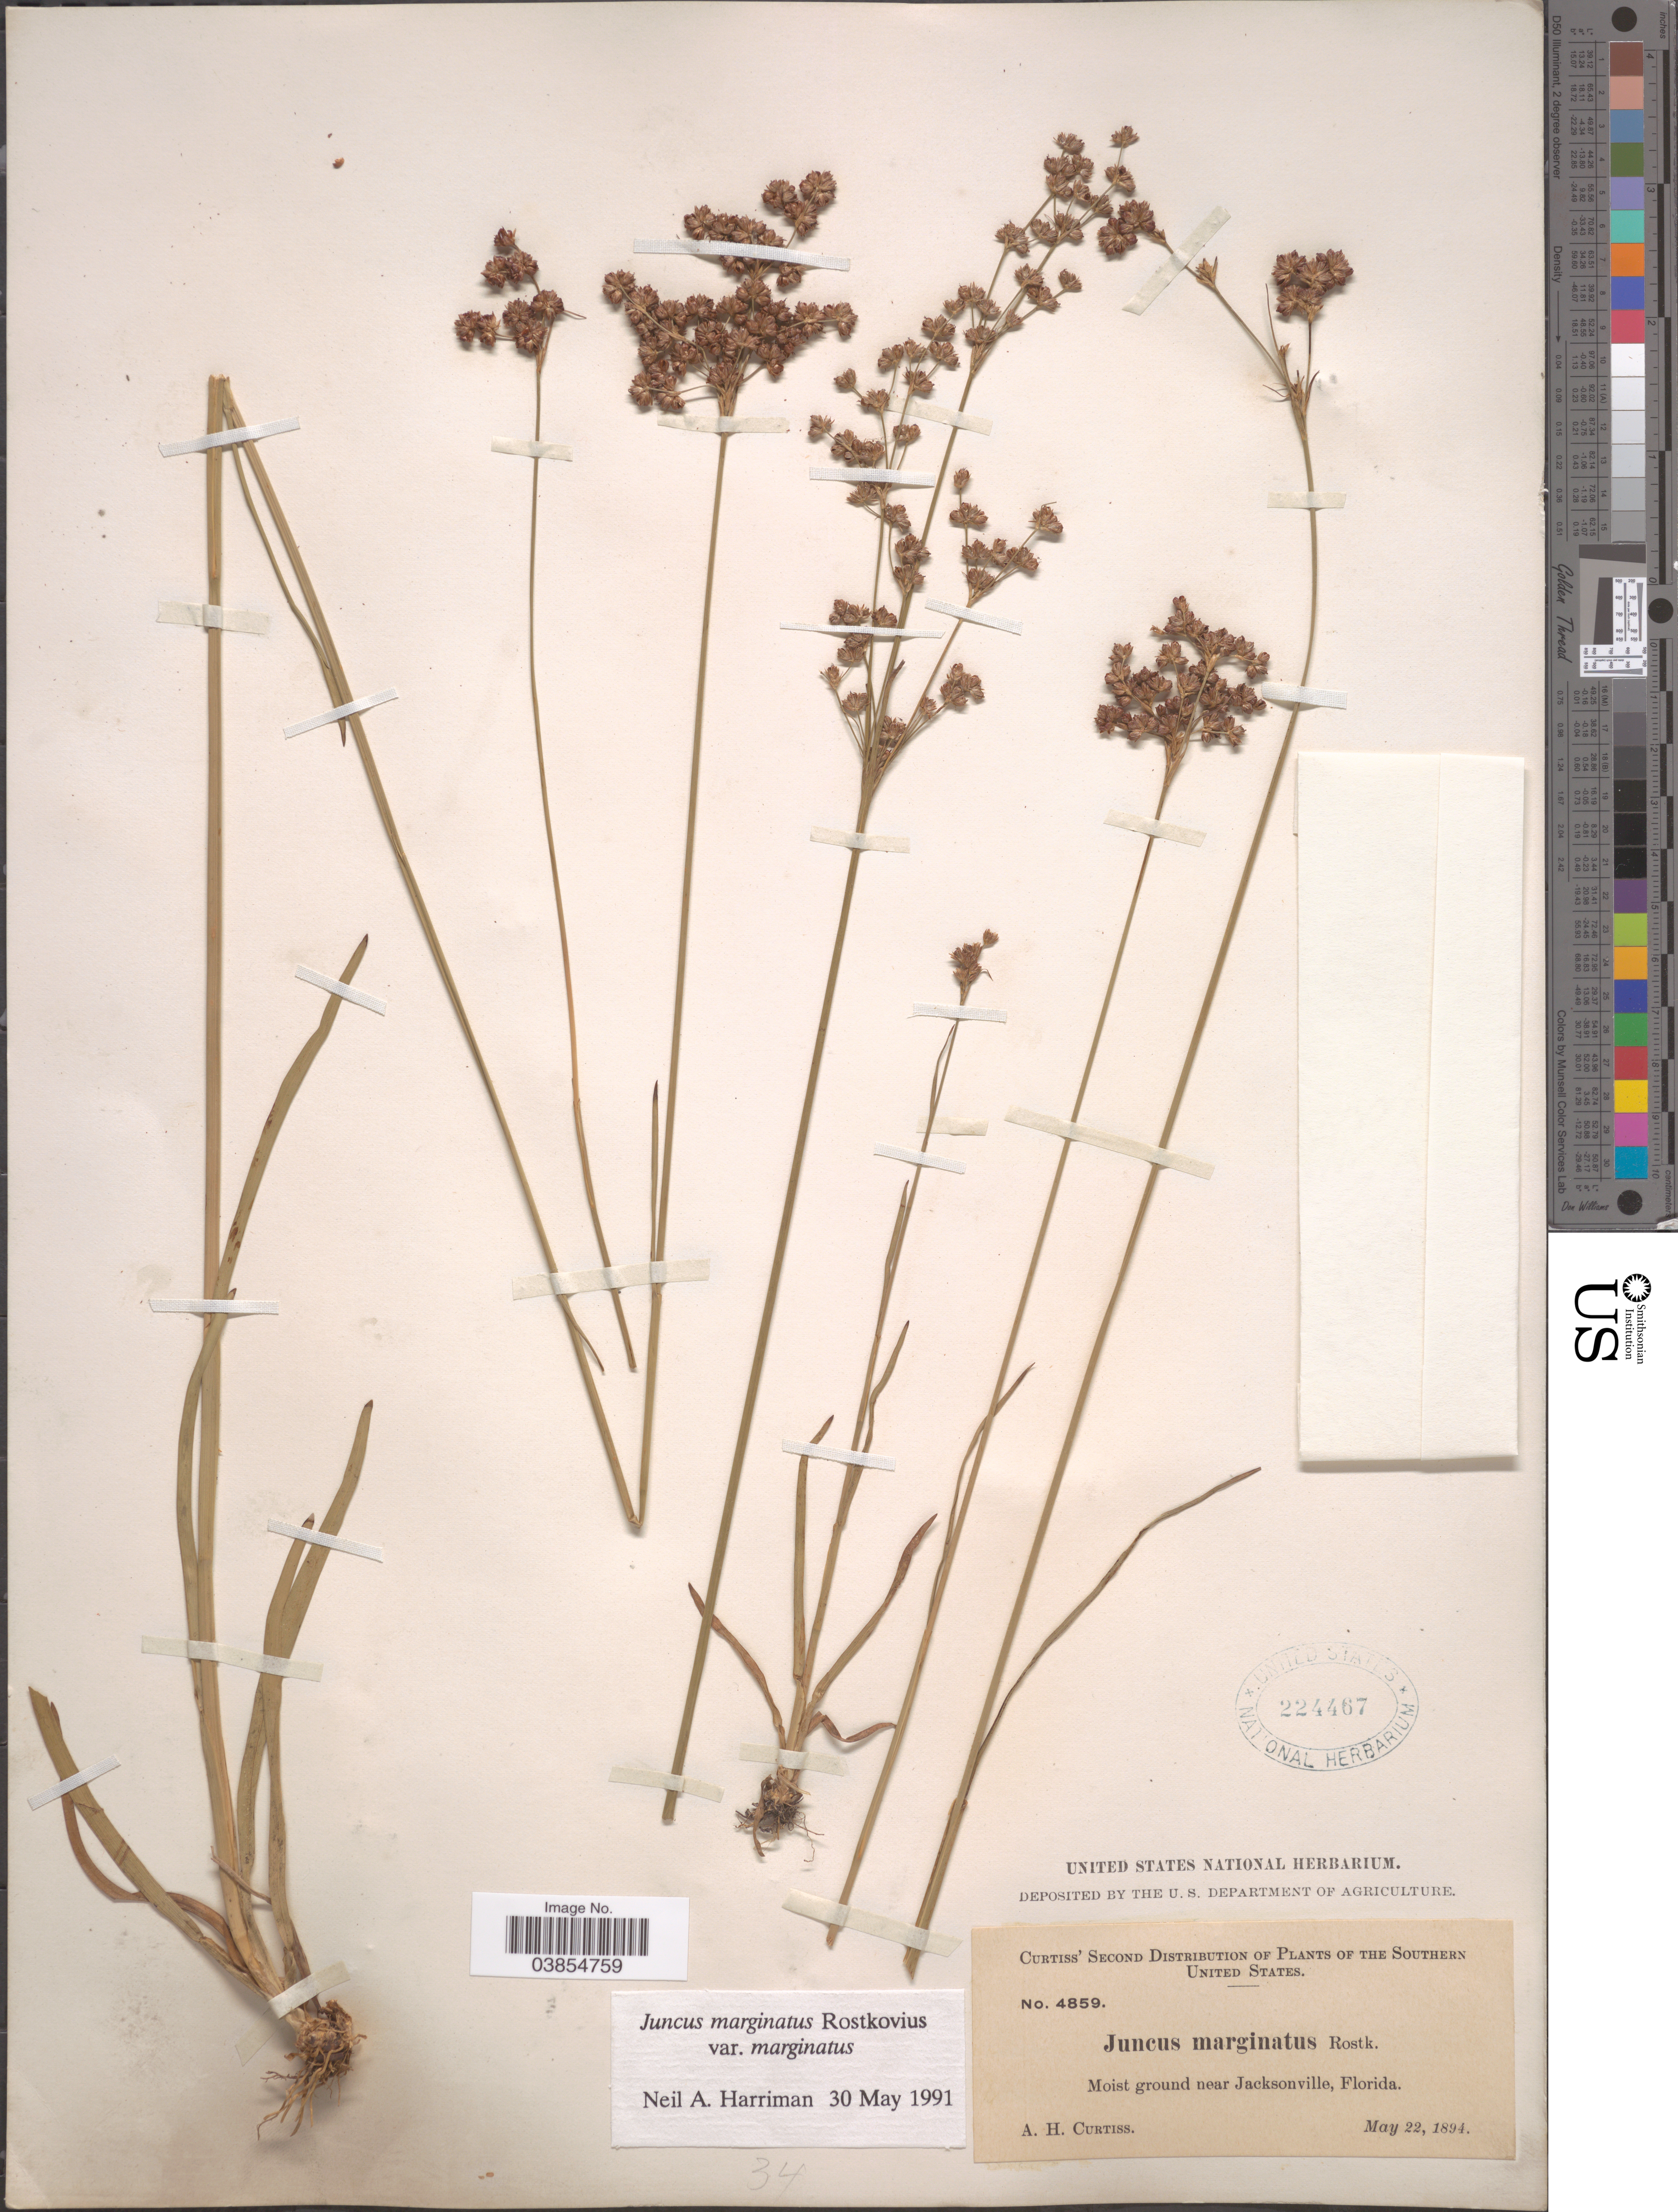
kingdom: Plantae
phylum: Tracheophyta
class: Liliopsida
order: Poales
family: Juncaceae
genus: Juncus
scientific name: Juncus marginatus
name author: Rostk.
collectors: A. H. Curtiss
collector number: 4859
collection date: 1894-05-22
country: United States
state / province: Florida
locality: Southern United States. Moist grounds near Jacksonville.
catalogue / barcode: US 224467